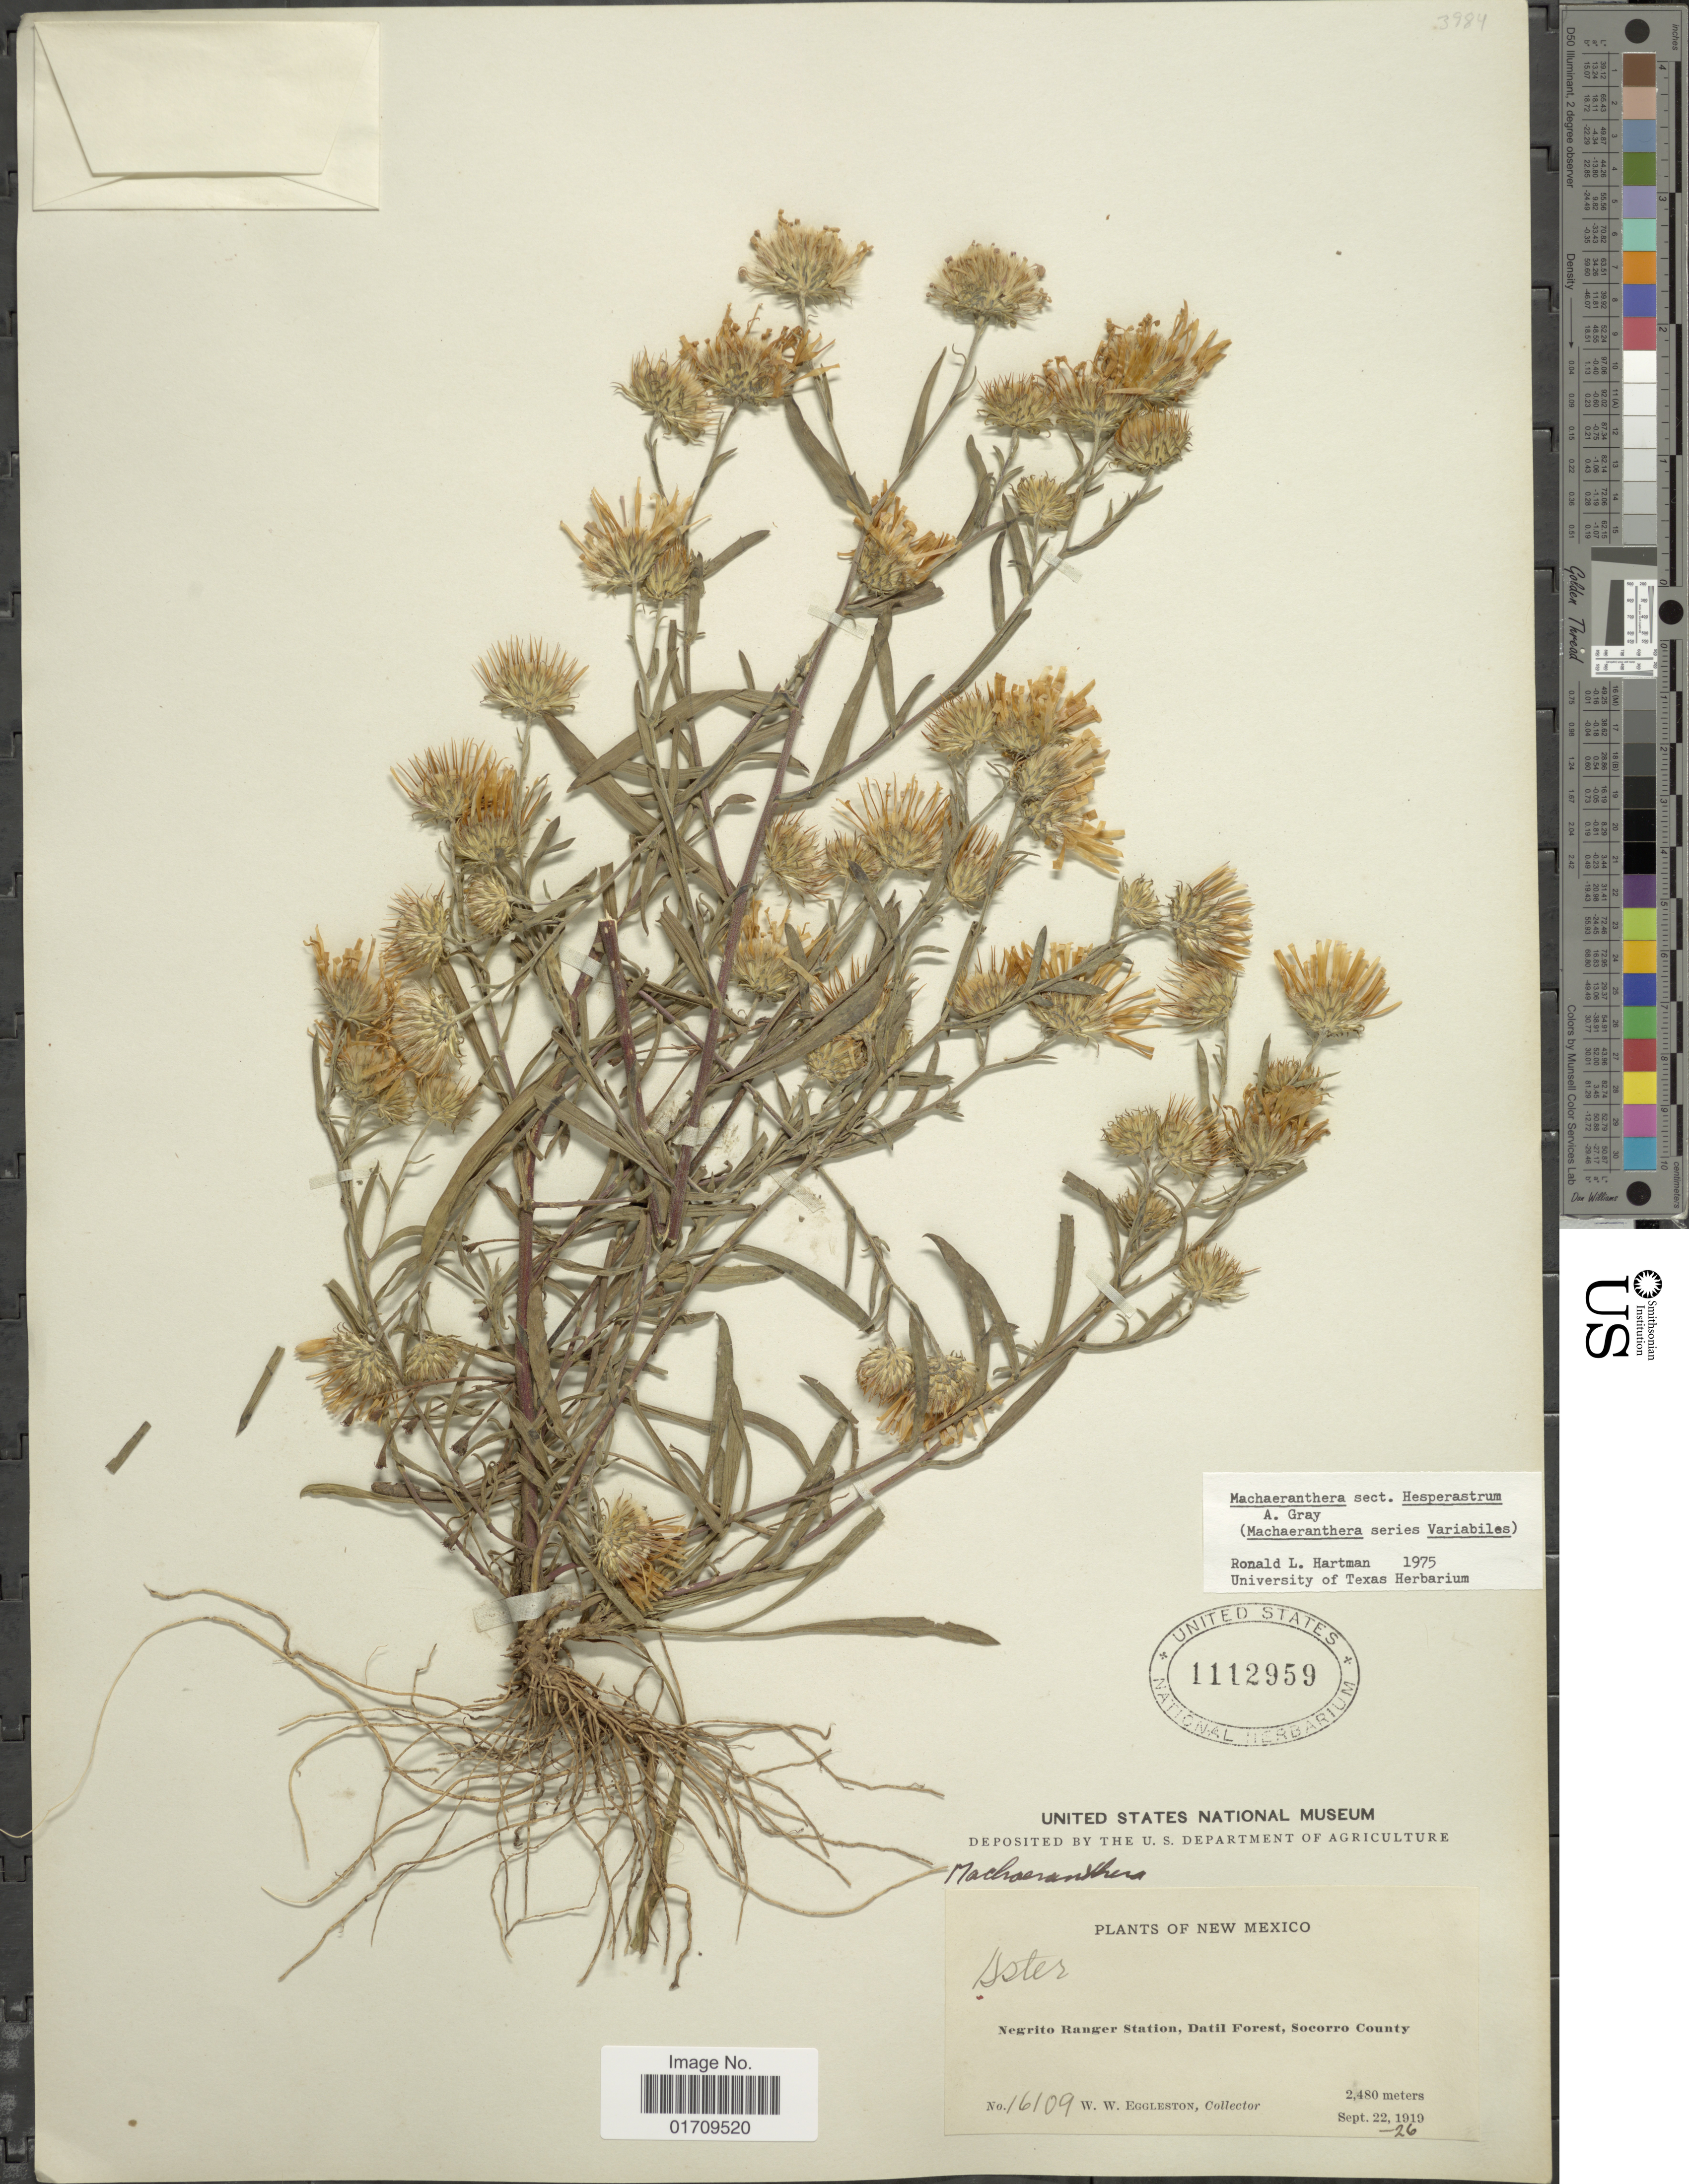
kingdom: Plantae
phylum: Tracheophyta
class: Magnoliopsida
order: Asterales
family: Asteraceae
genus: Machaeranthera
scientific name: Machaeranthera sp.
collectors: W. W. Eggleston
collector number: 16109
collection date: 1919-09-22/1919-09-26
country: United States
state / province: New Mexico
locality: Negrito Ranger Station, Datil Forest, Socorro County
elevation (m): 2480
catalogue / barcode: US 1112959